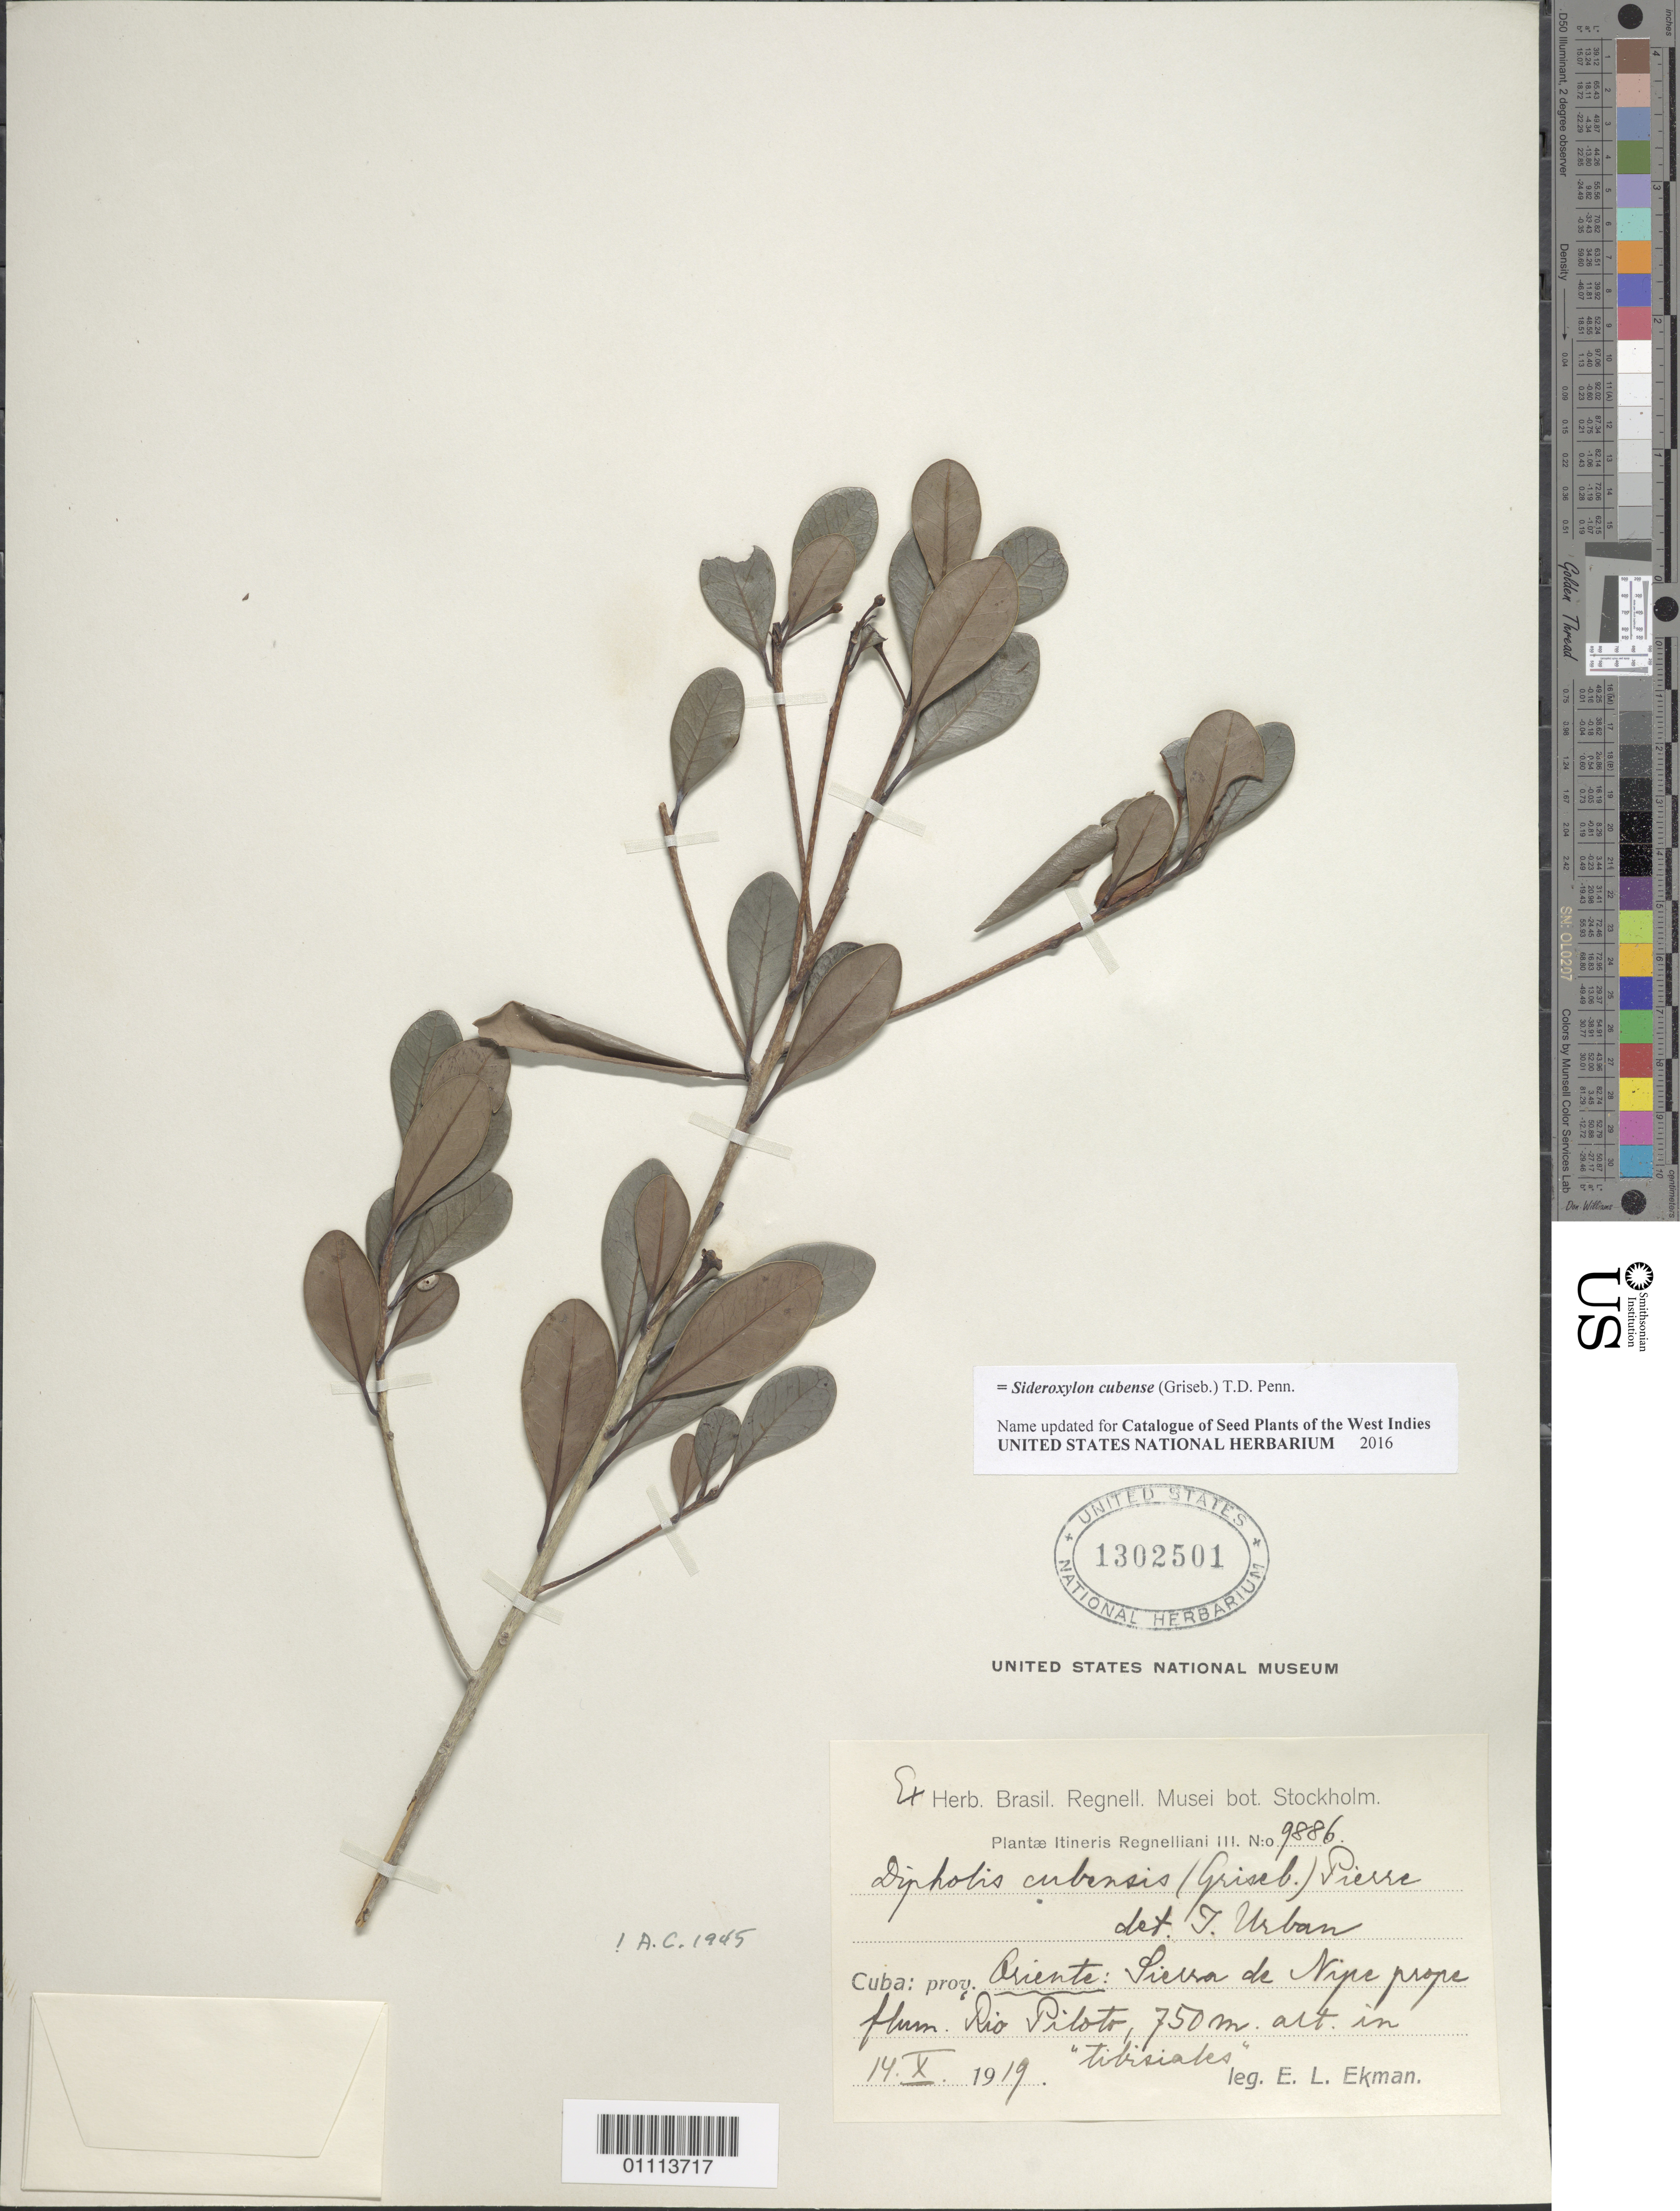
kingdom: Plantae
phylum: Tracheophyta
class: Magnoliopsida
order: Ericales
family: Sapotaceae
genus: Dipholis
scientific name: Dipholis cubensis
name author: (Griseb.) Pierre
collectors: E. L. Ekman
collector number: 9886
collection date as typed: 14 Oct 1919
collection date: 1919-10-14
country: Cuba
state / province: Holguín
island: Cuba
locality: Sierra de Nipe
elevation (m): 750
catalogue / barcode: US 1302501